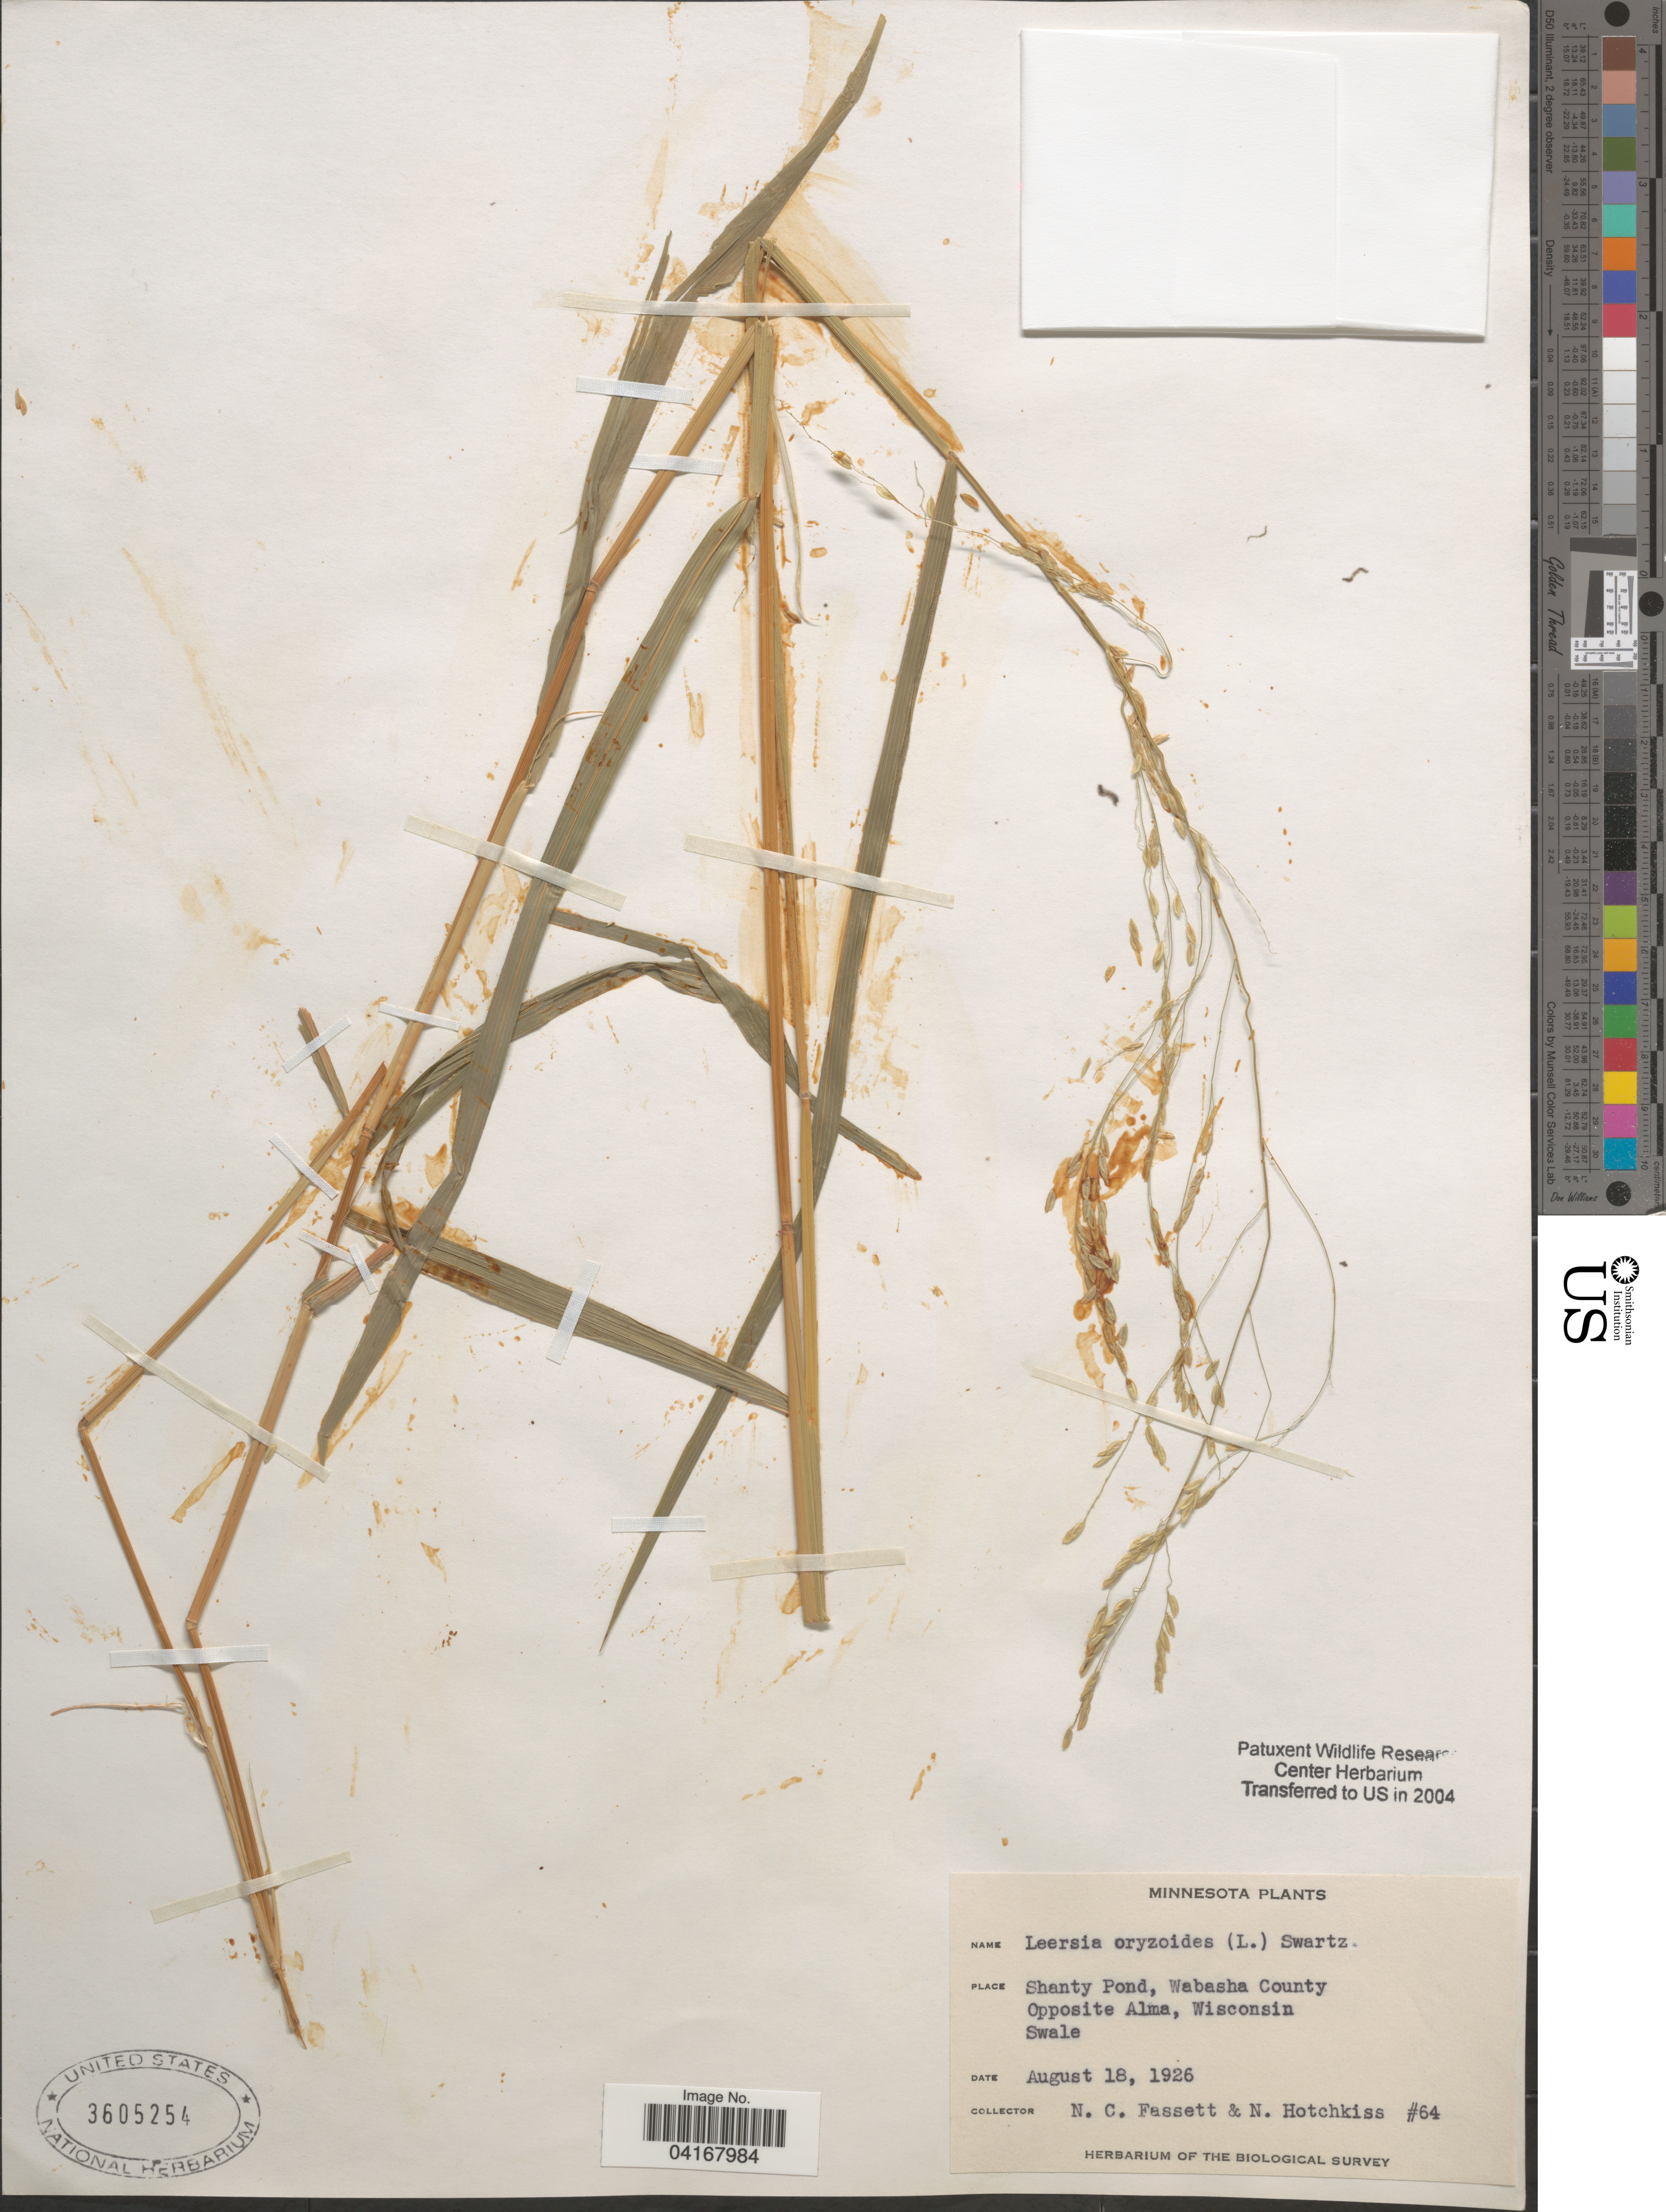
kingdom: Plantae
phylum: Tracheophyta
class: Liliopsida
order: Poales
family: Poaceae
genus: Leersia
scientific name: Leersia oryzoides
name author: (L.) Sw.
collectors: N. C. Fassett & N. Hotchkiss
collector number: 64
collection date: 1926-08-18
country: United States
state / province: Minnesota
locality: The Biological Survey. Shanty Pond, Wabasha County. Opposite Alma, Wisconsin Swale.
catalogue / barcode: US 3605254